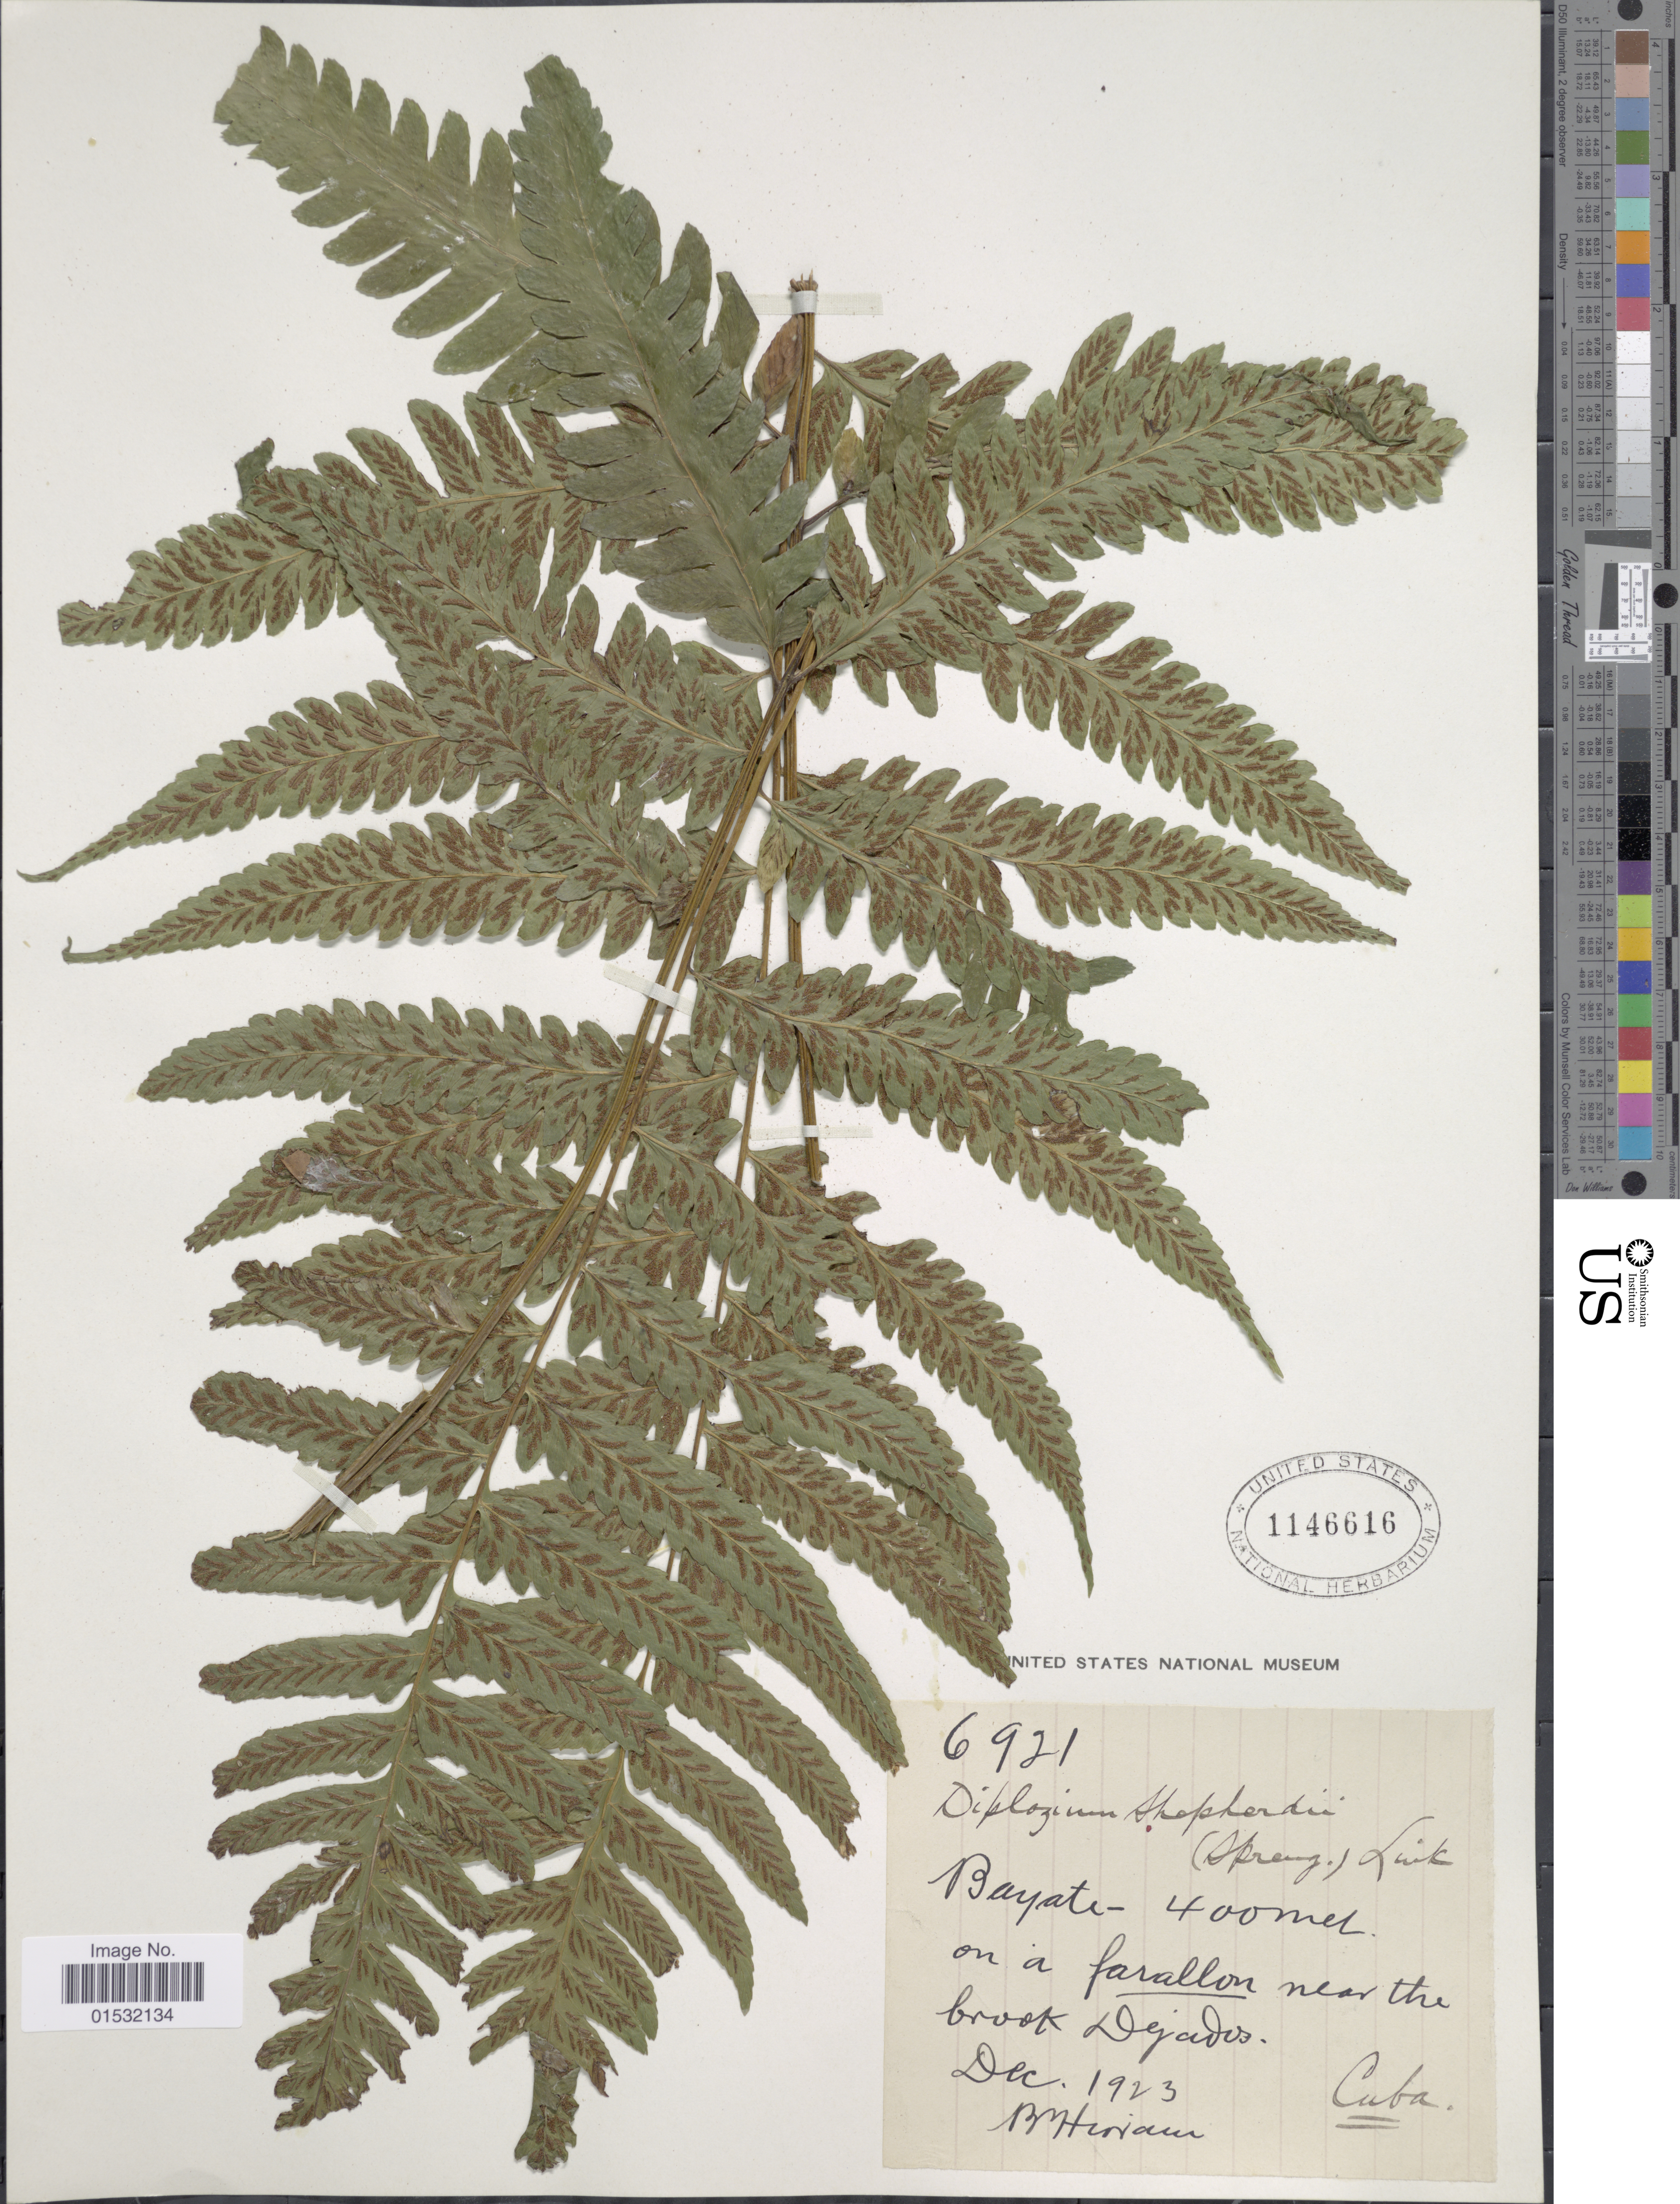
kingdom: Plantae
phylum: Tracheophyta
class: Polypodiopsida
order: Polypodiales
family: Athyriaceae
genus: Diplazium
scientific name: Diplazium cristatum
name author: (Desr.) Alston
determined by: Sánchez, C.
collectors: Bro. Hioram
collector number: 6921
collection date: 1923-12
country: Cuba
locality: Bayate. On a farallon near the brook Dejados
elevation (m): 400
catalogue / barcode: US 1146616